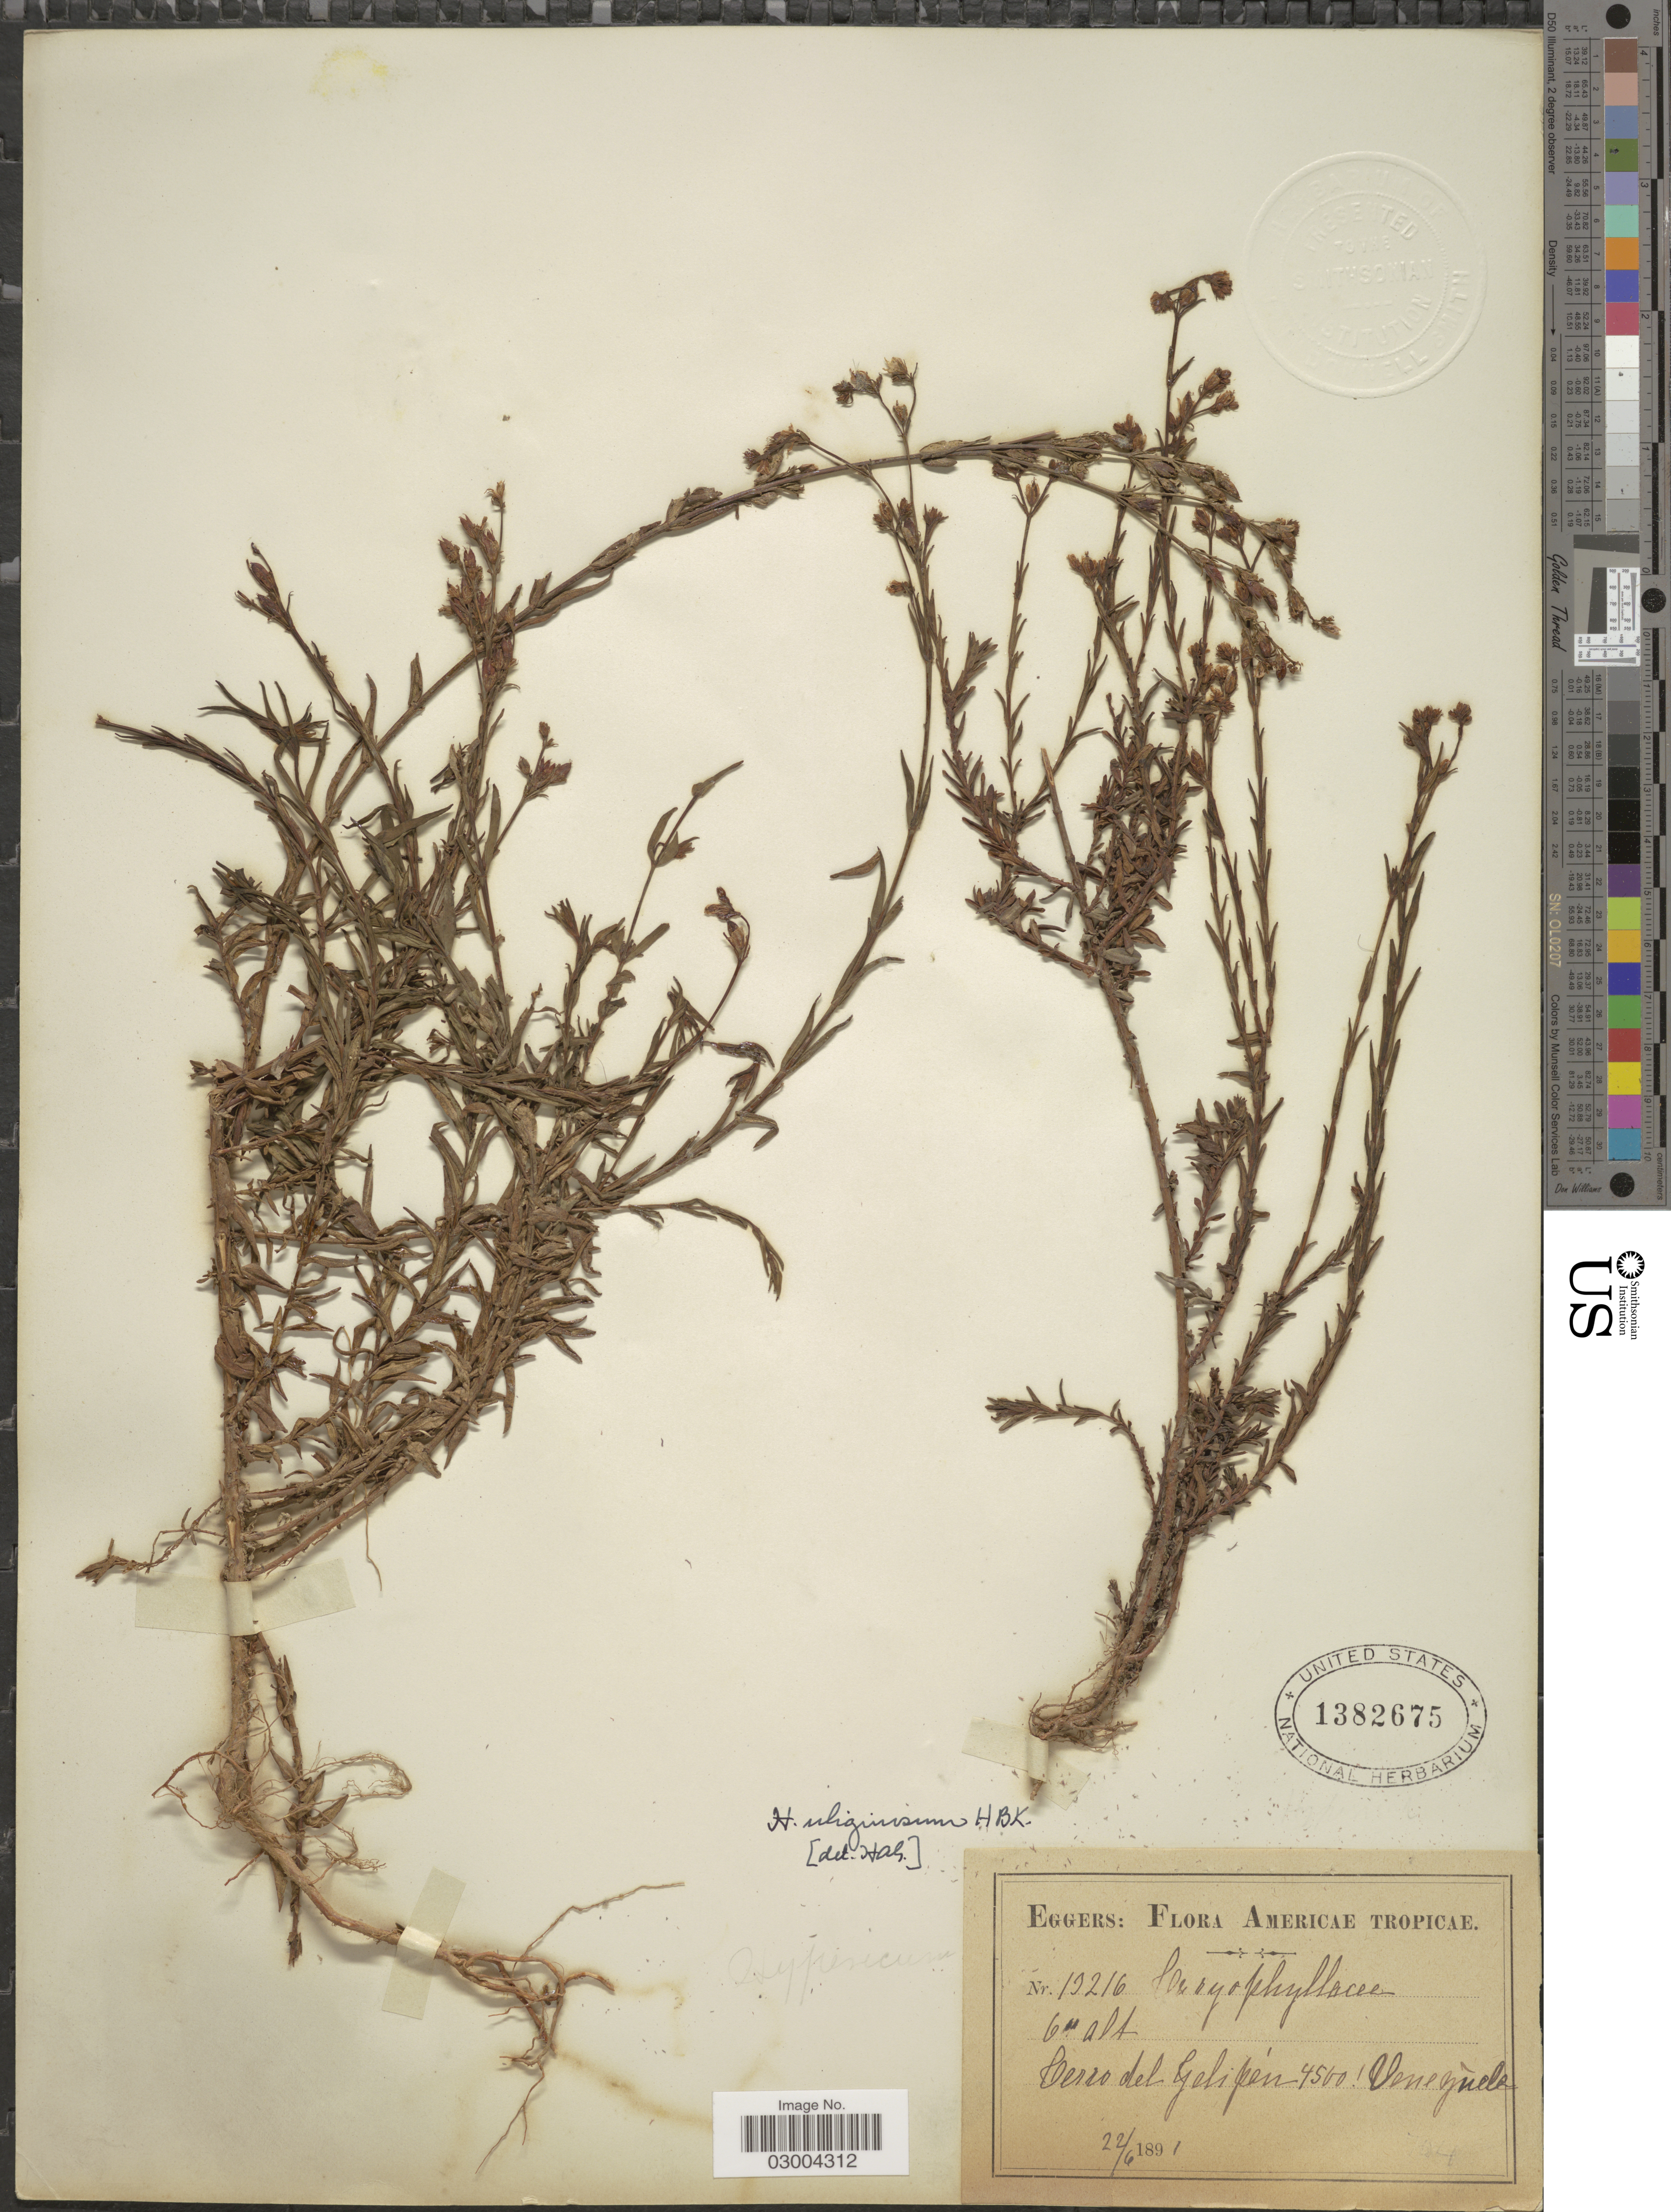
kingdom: Plantae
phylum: Tracheophyta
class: Magnoliopsida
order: Malpighiales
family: Hypericaceae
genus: Hypericum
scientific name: Hypericum thesiifolium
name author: Kunth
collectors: -. Eggers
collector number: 13216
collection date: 1891-06-22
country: Venezuela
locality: Cerro del Galipan. Americae Tropicae.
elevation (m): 1372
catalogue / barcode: US 1382675